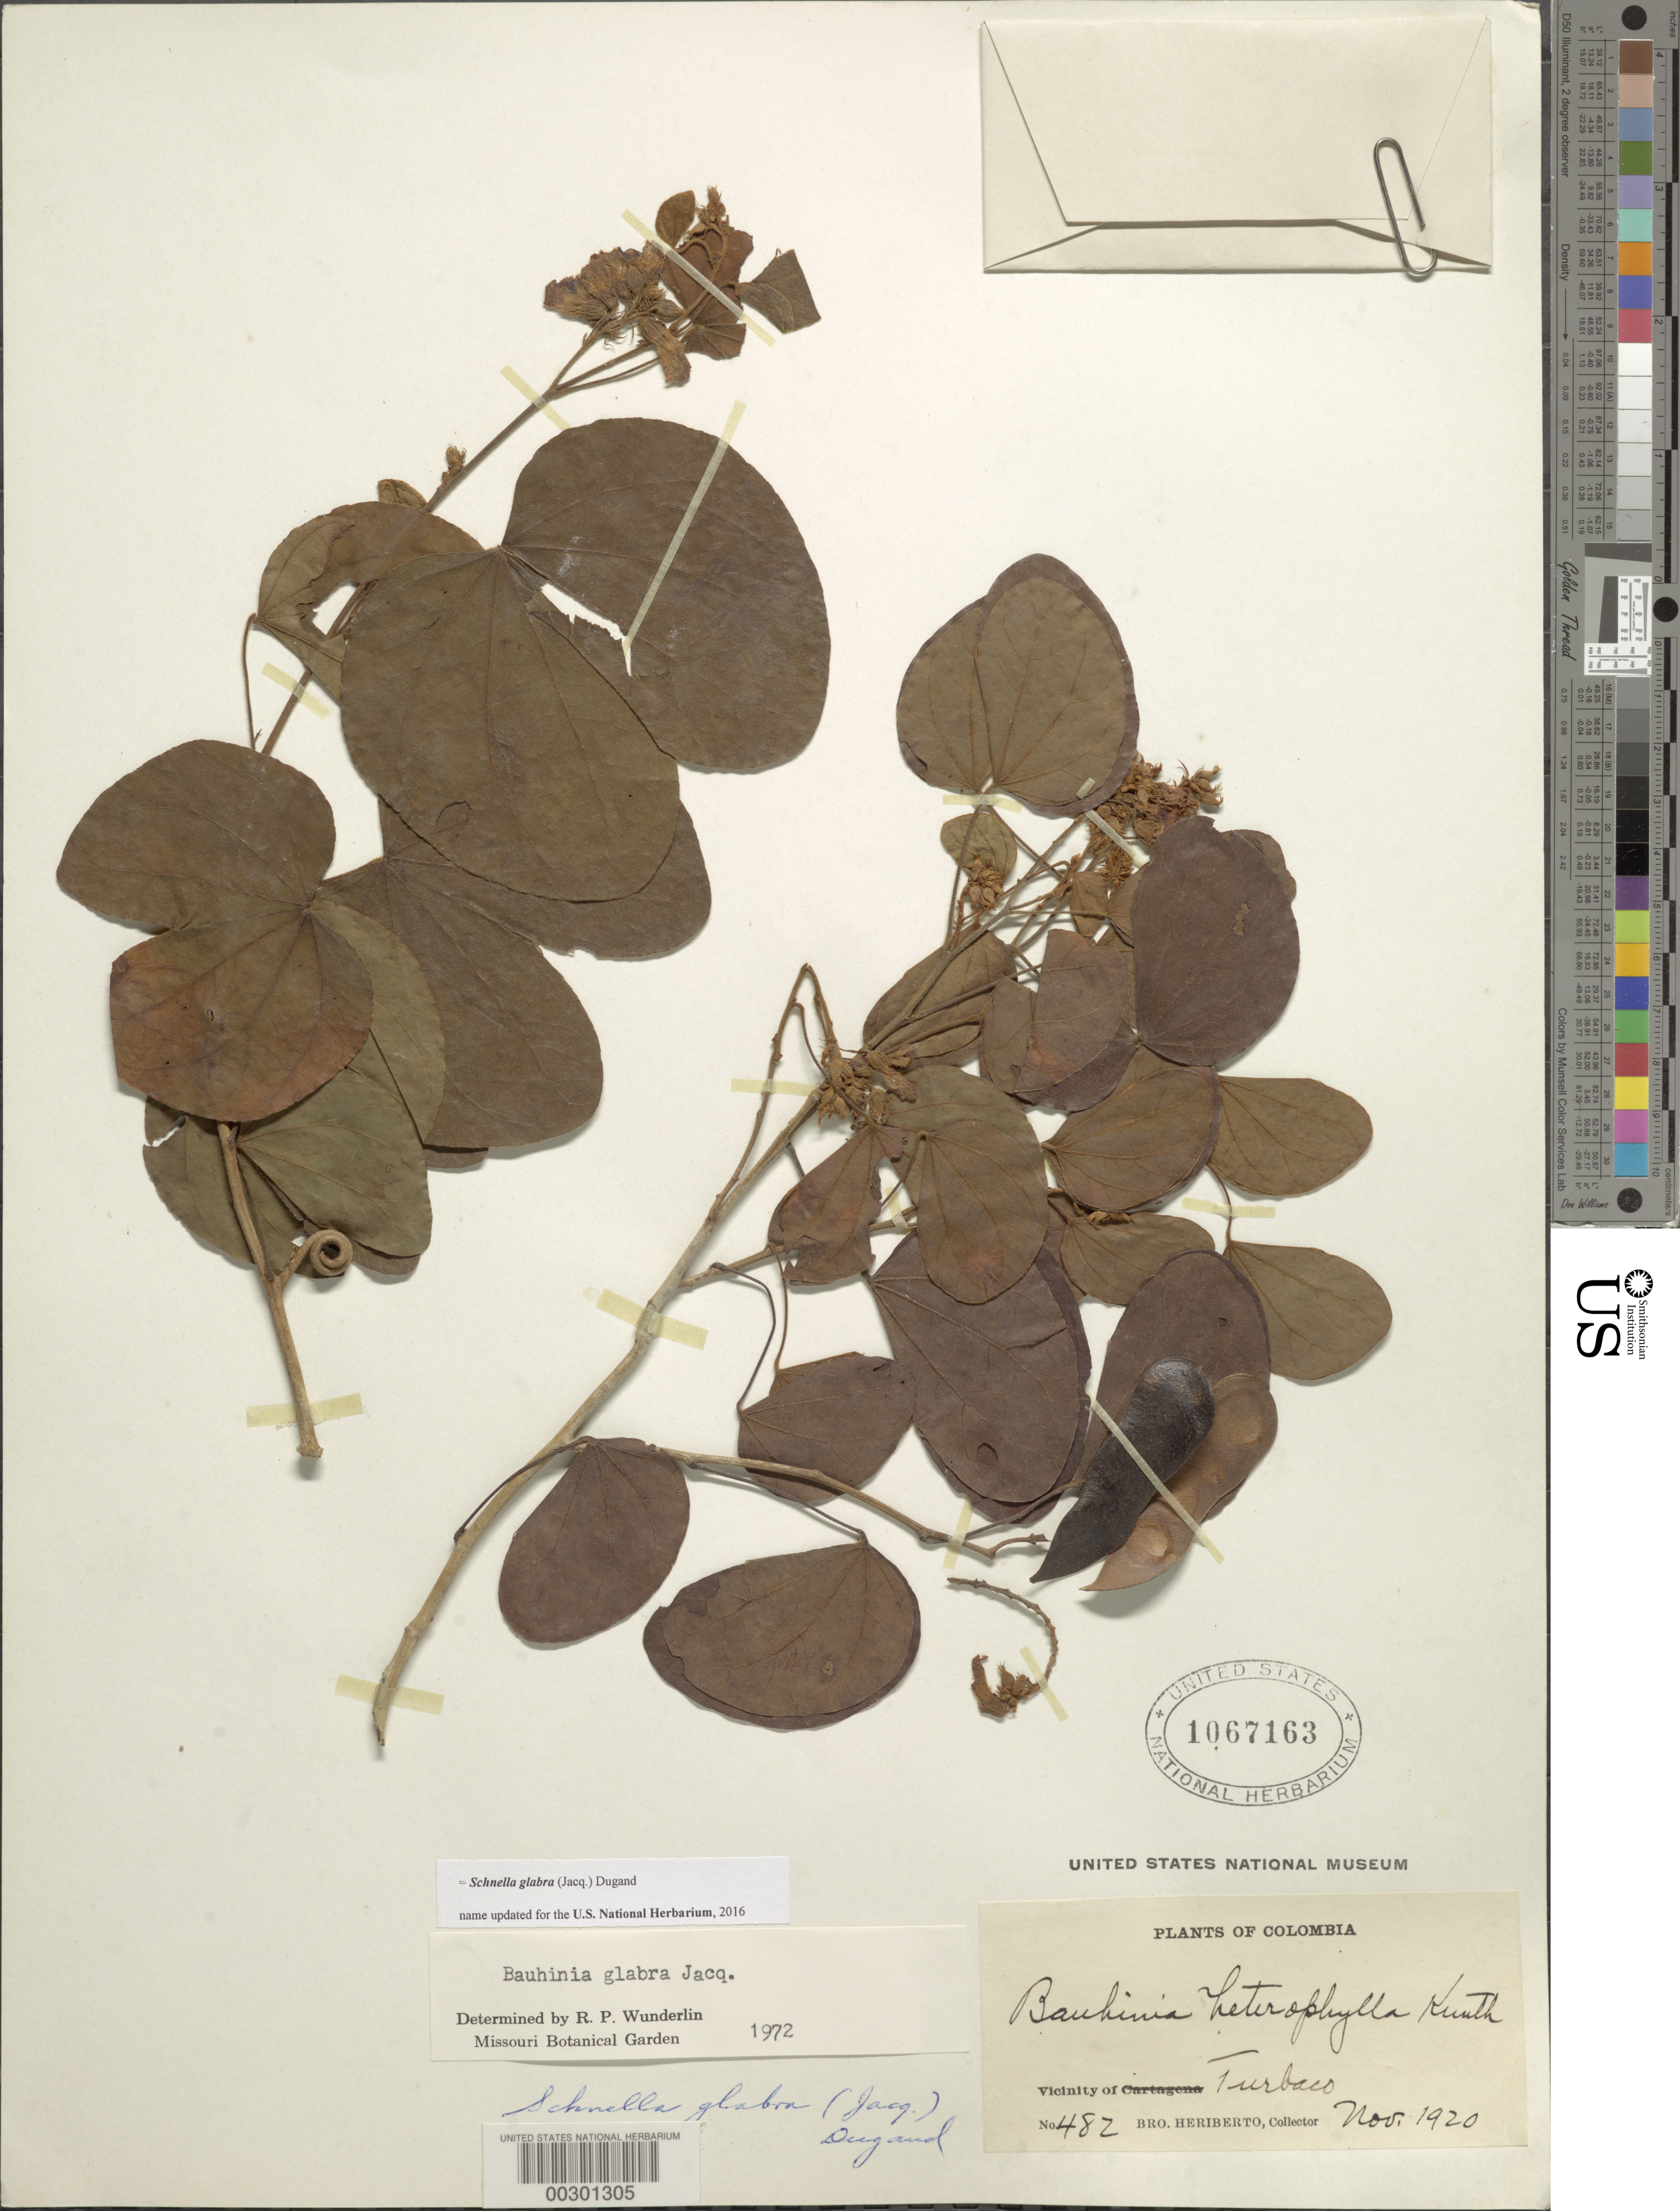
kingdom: Plantae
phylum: Tracheophyta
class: Magnoliopsida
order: Fabales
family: Fabaceae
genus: Schnella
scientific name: Schnella glabra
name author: (Jacq.) Dugand G.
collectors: B. Herbierto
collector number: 482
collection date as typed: Nov 1920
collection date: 1920-11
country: Colombia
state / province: Bolívar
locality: Vicinity of Turbaco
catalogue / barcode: US 1067163